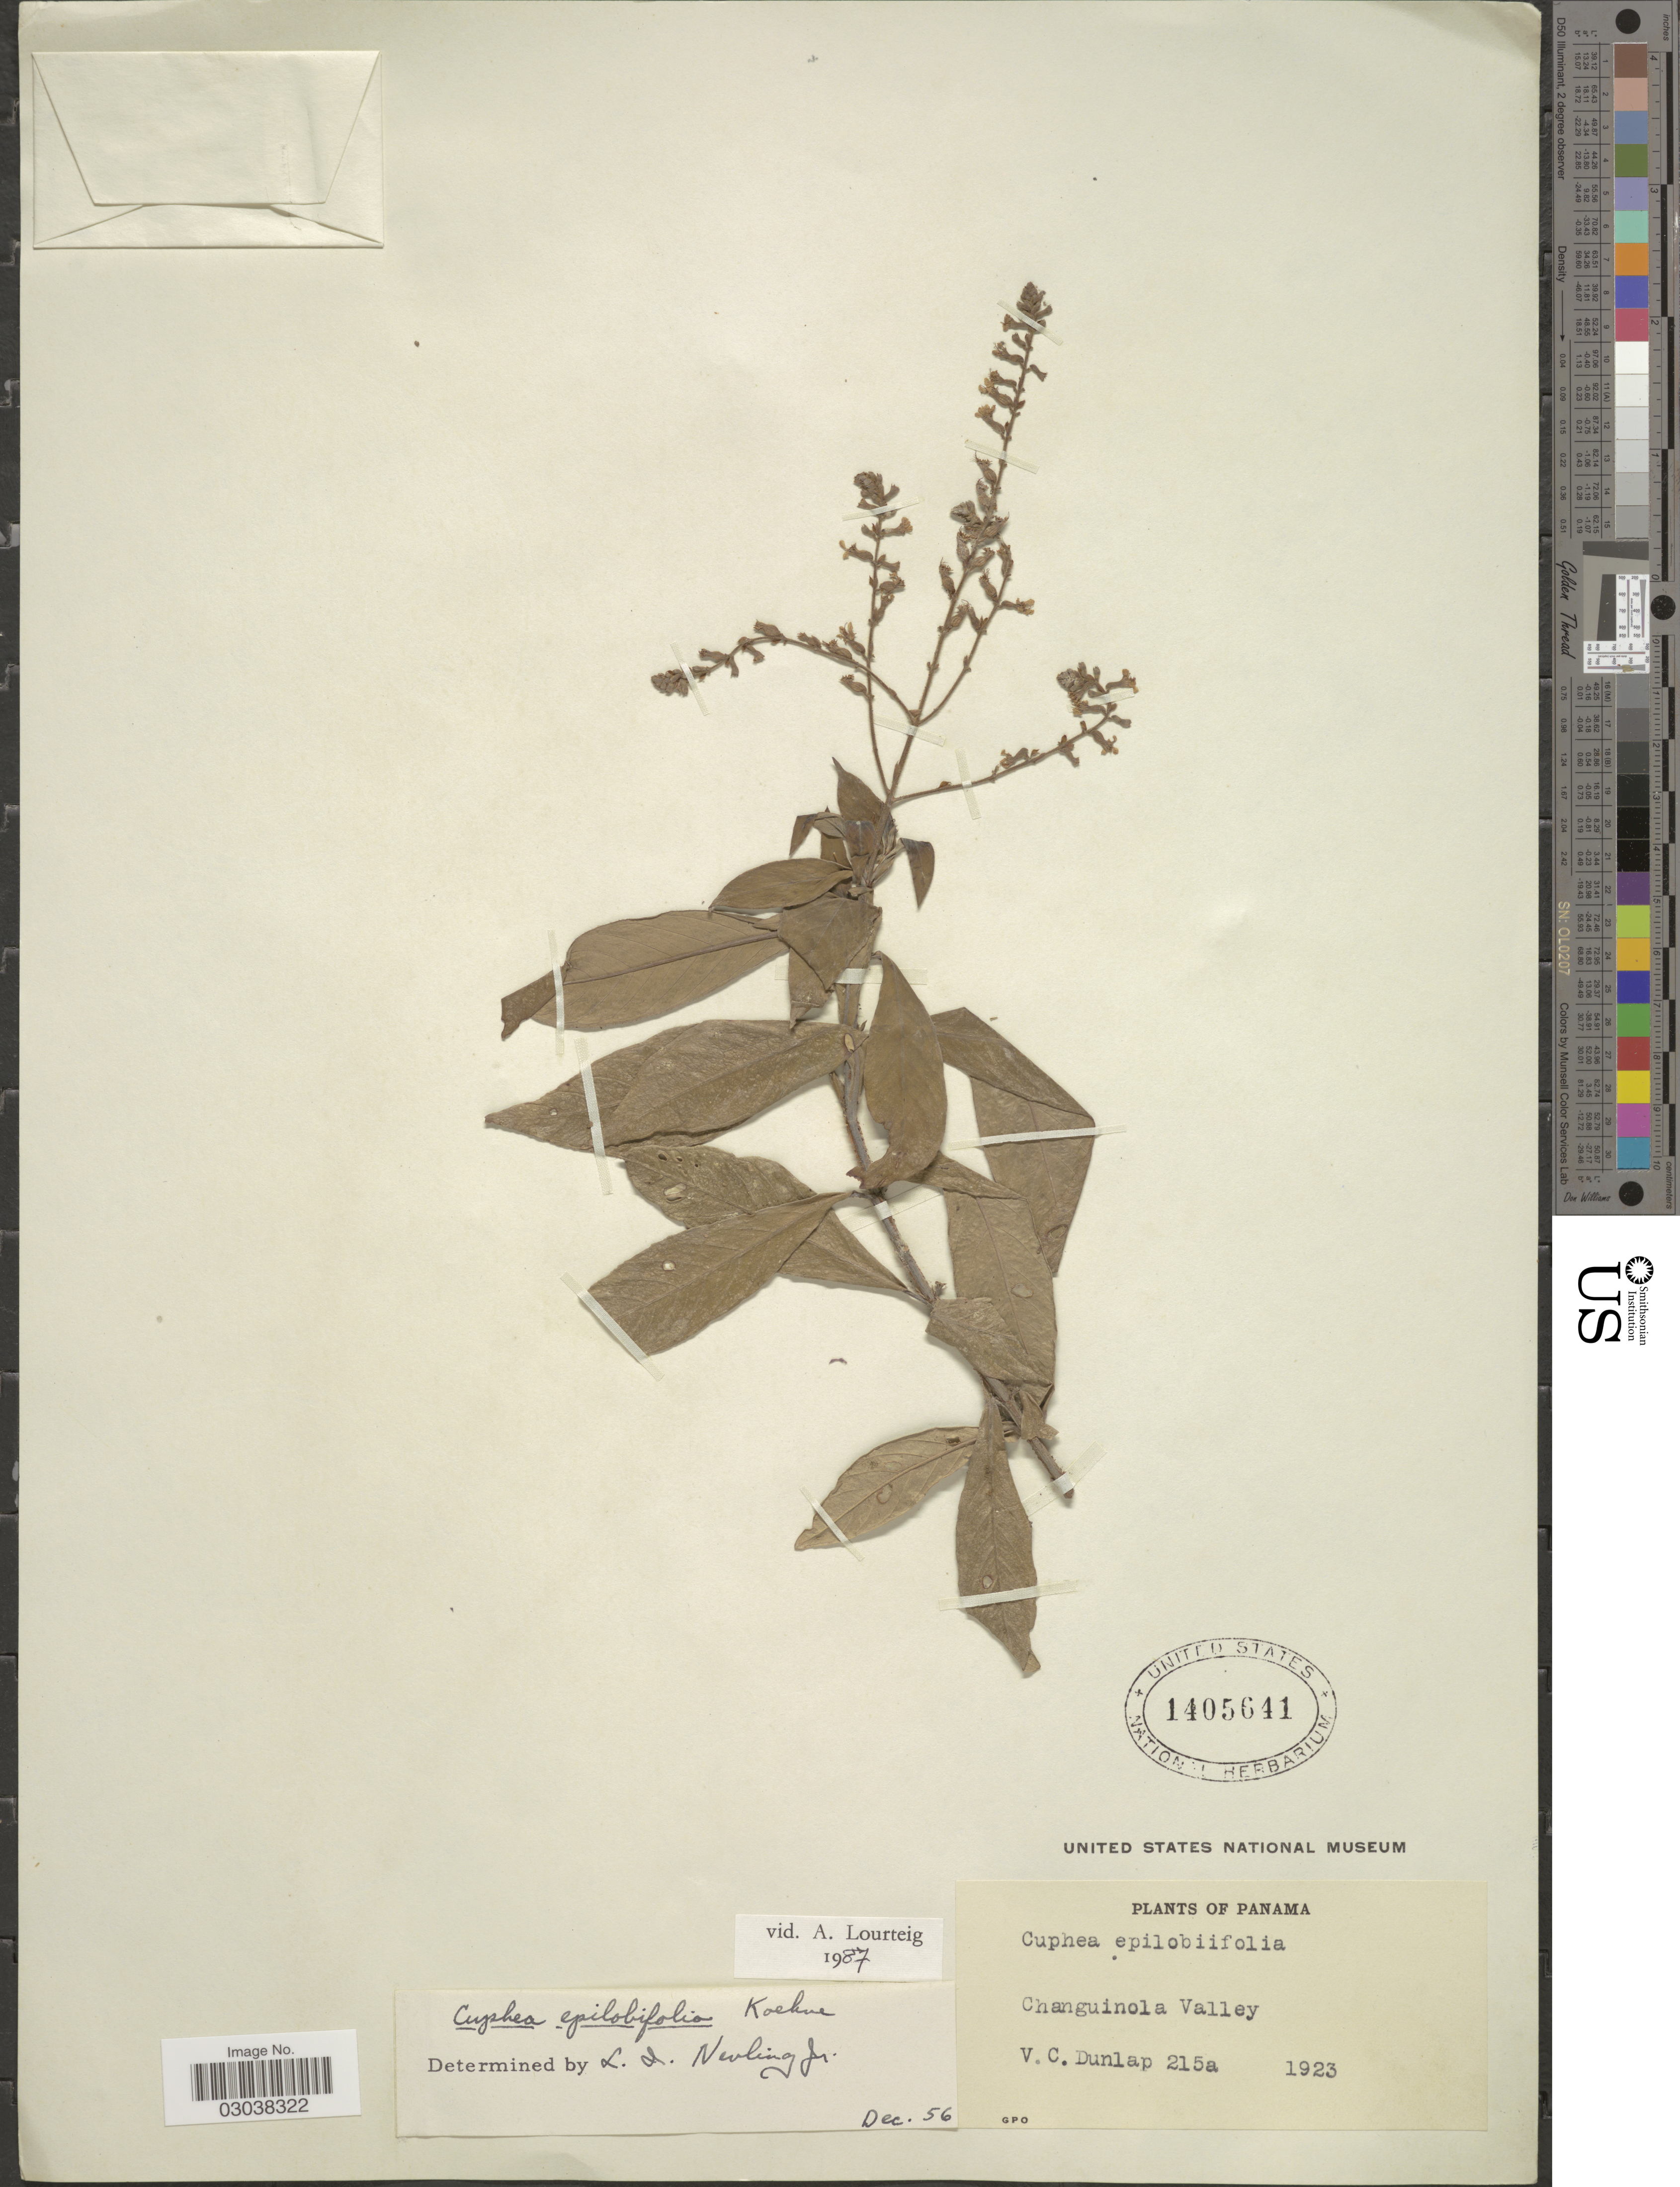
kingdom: Plantae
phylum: Tracheophyta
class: Magnoliopsida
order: Myrtales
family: Lythraceae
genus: Cuphea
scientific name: Cuphea epilobiifolia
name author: Koehne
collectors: V. C. Dunlap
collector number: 215a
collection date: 1923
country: Panama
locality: Changuinola Valley.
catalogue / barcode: US 1405641